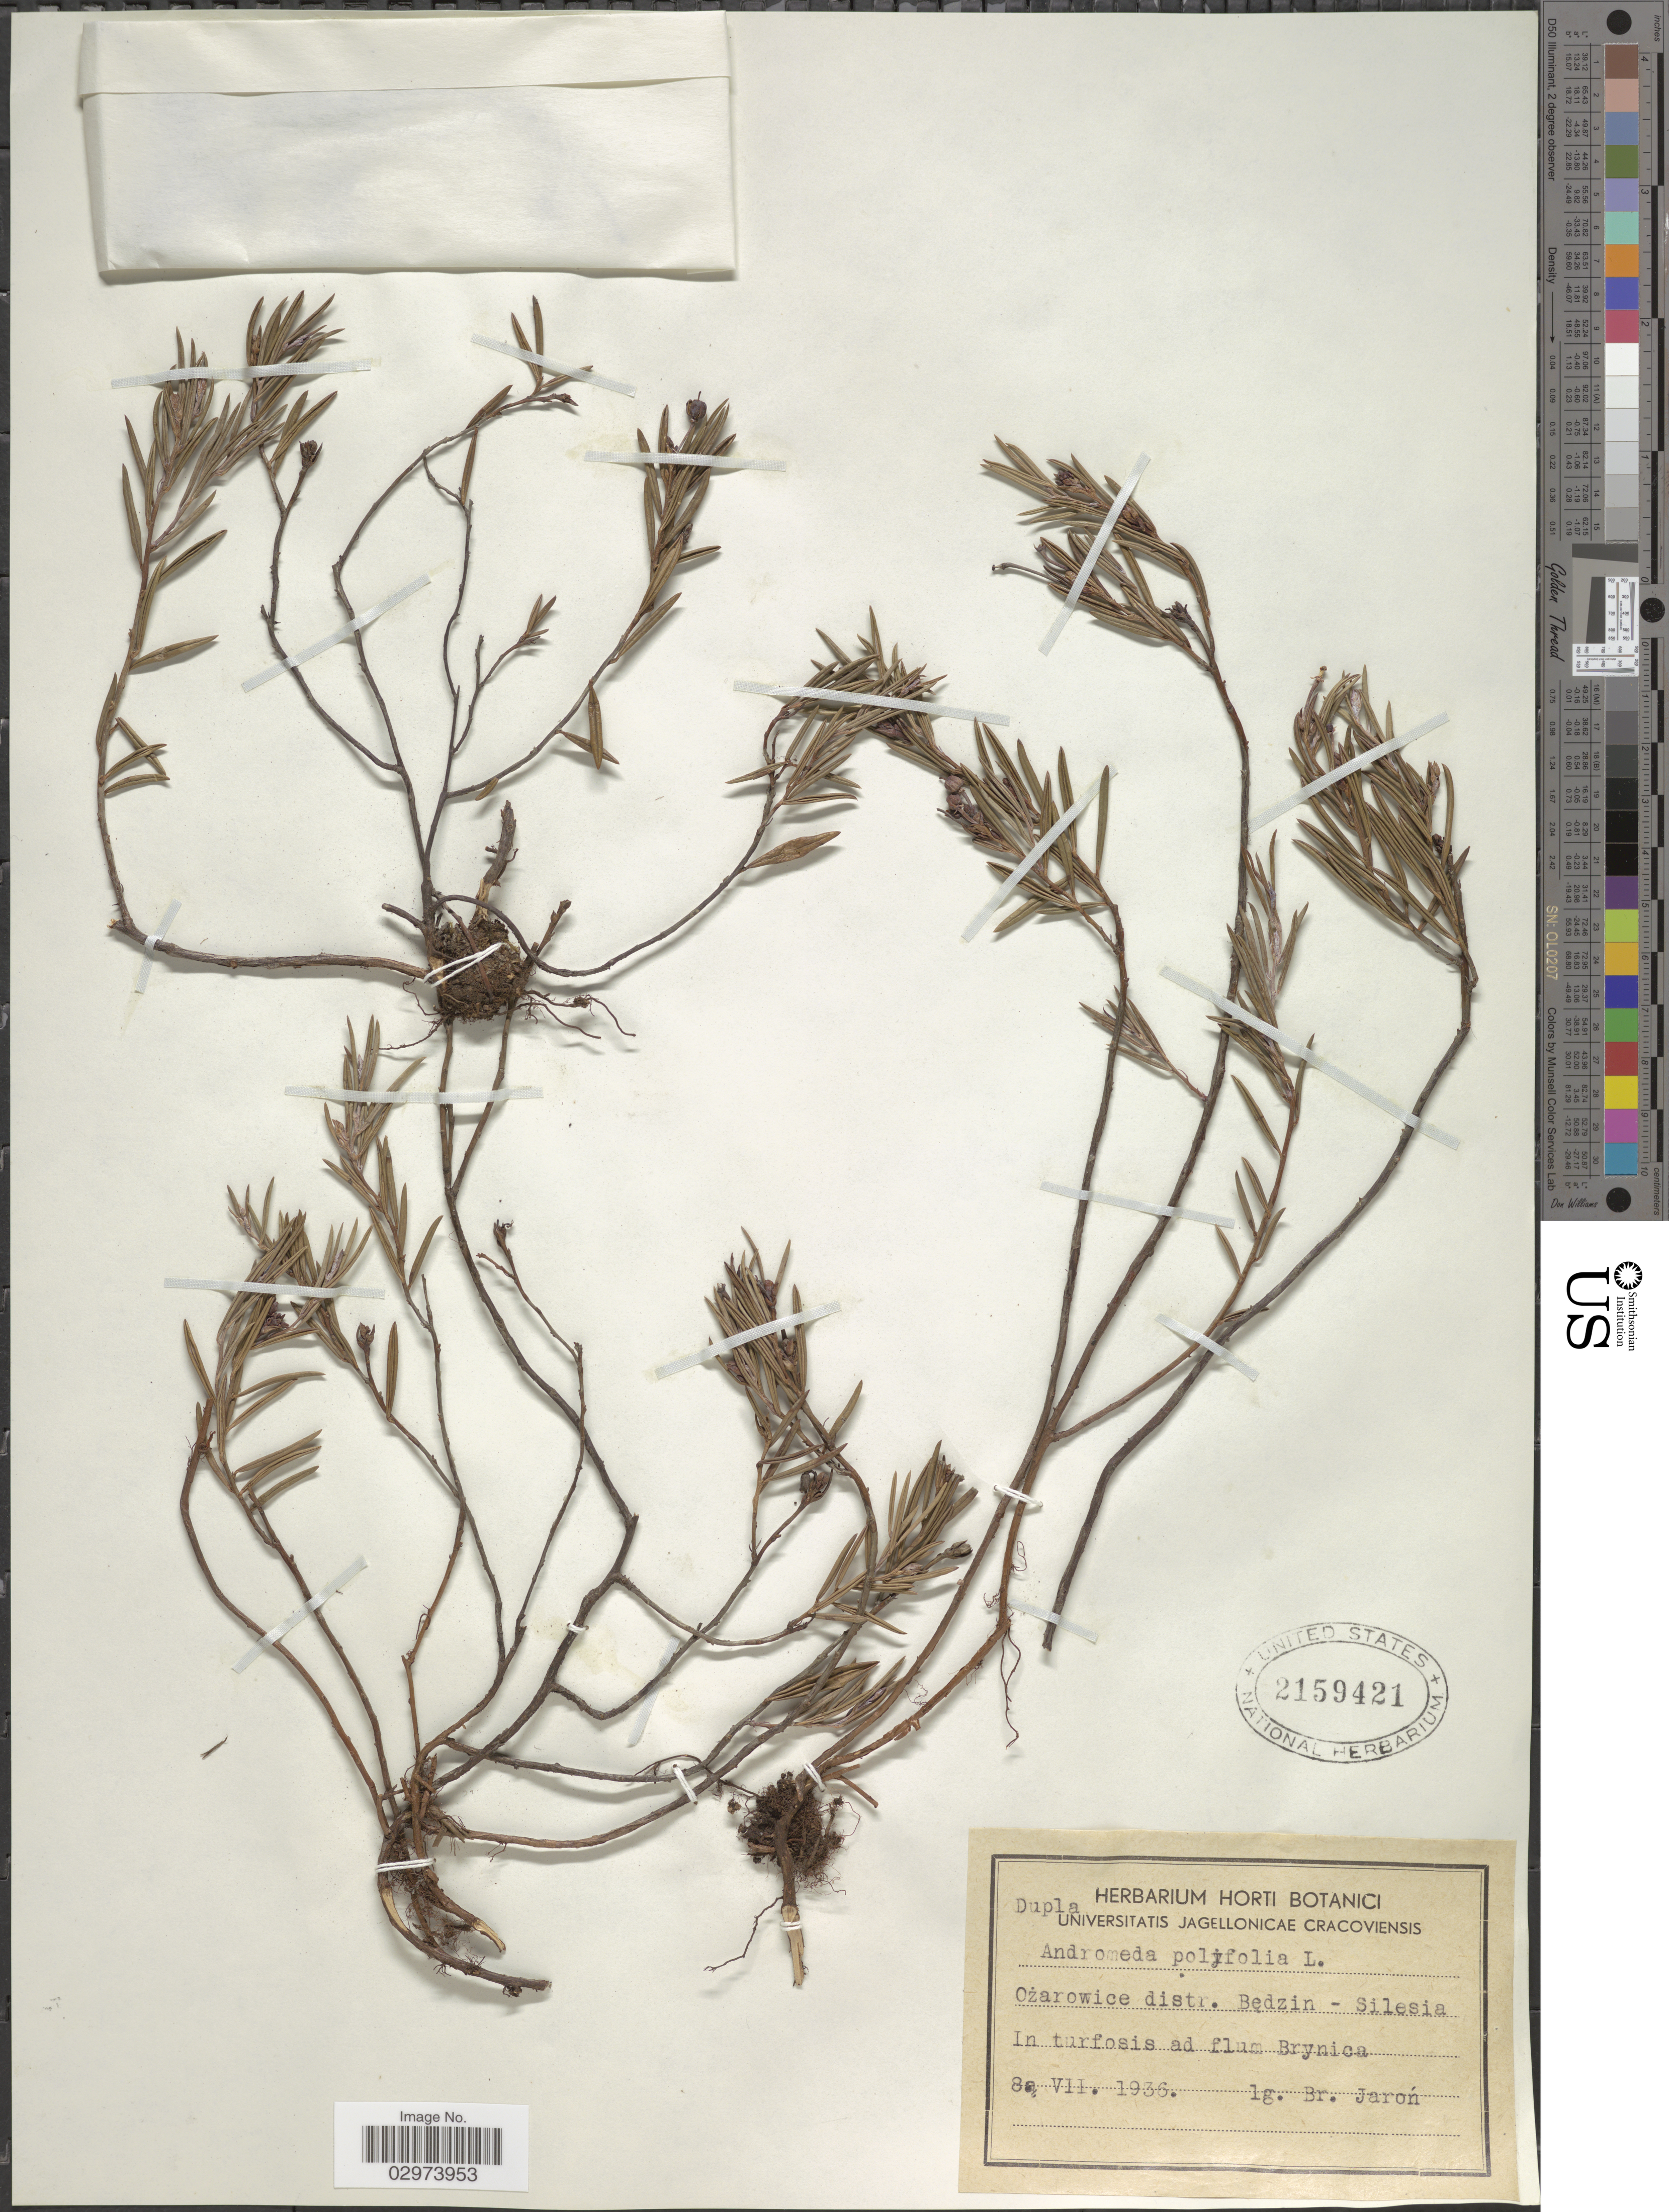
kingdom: Plantae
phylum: Tracheophyta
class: Magnoliopsida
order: Ericales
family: Ericaceae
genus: Andromeda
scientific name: Andromeda polifolia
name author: L.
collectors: B. Jaron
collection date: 1936-07-08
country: Poland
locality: Ozarowice distr. Bedzin - Silesia. In turfosis ad flum Brynica.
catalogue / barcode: US 2159421